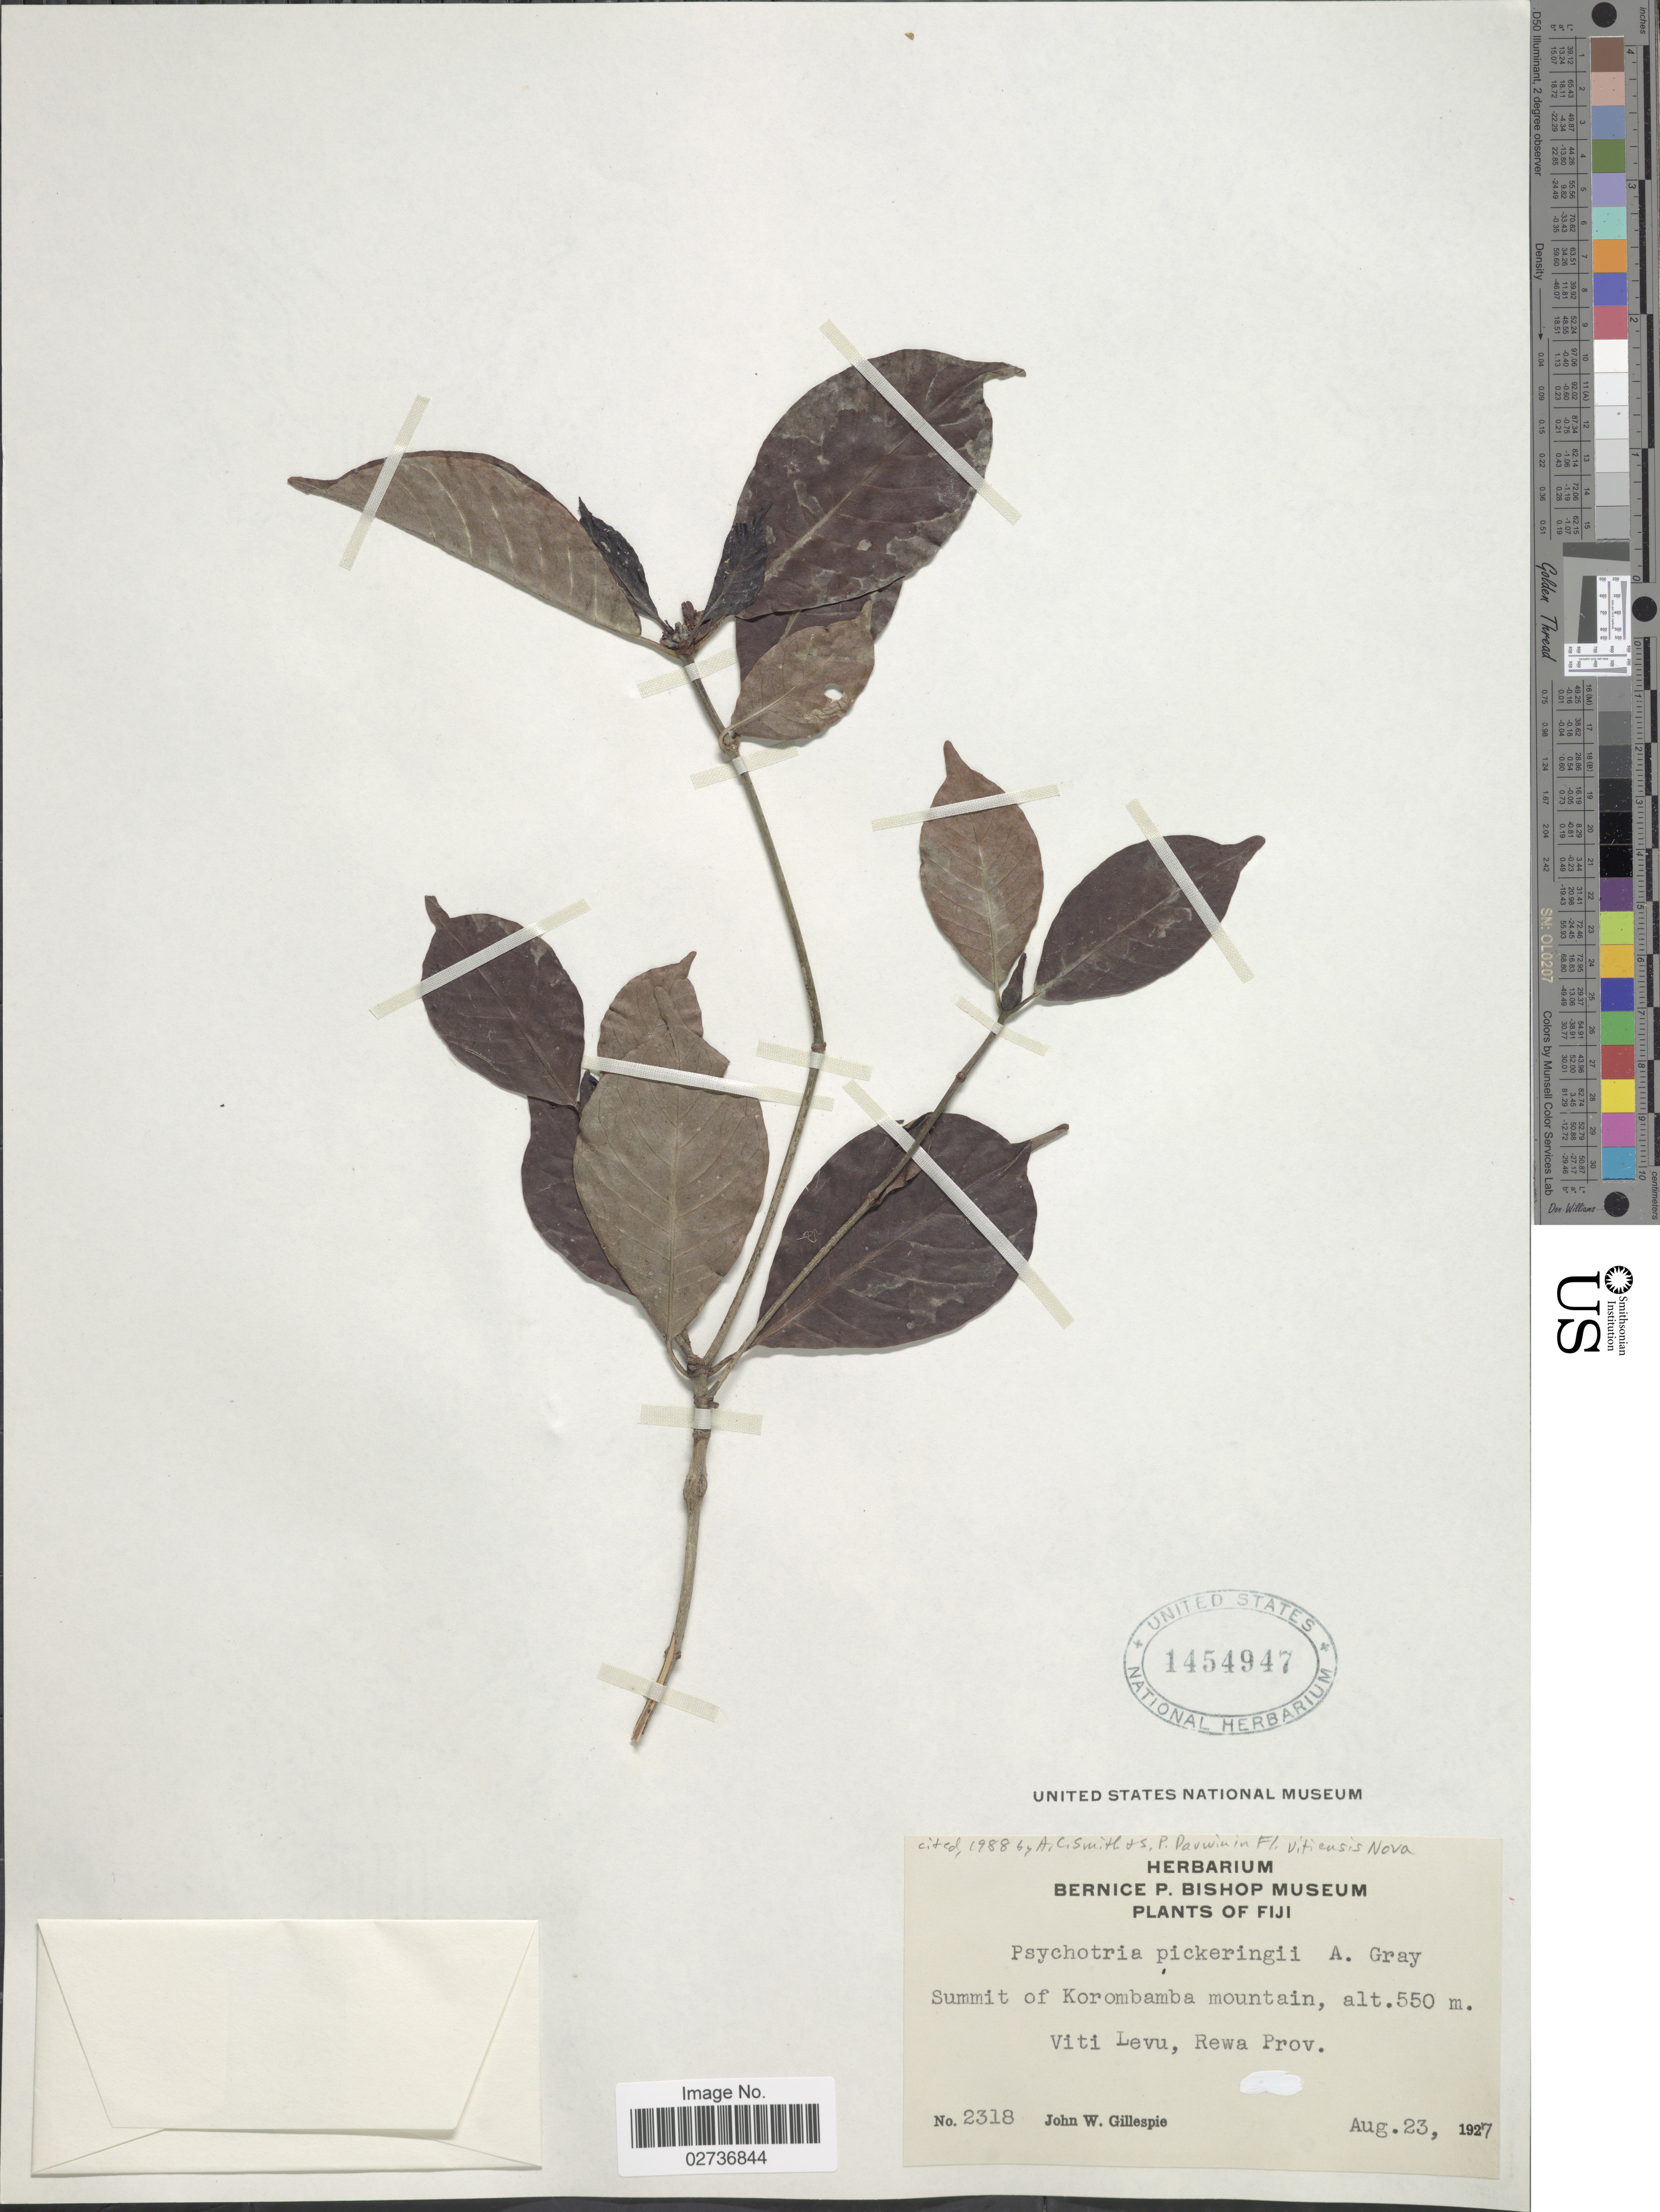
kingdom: Plantae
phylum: Tracheophyta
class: Magnoliopsida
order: Gentianales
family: Rubiaceae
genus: Psychotria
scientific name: Psychotria pickeringii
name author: A. Gray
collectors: J. W. Gillespie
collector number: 2318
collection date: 1927-08-23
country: Fiji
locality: Summit of Korombamba mountain. Viti Levu, Rewa Prov.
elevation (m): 550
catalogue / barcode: US 1454947